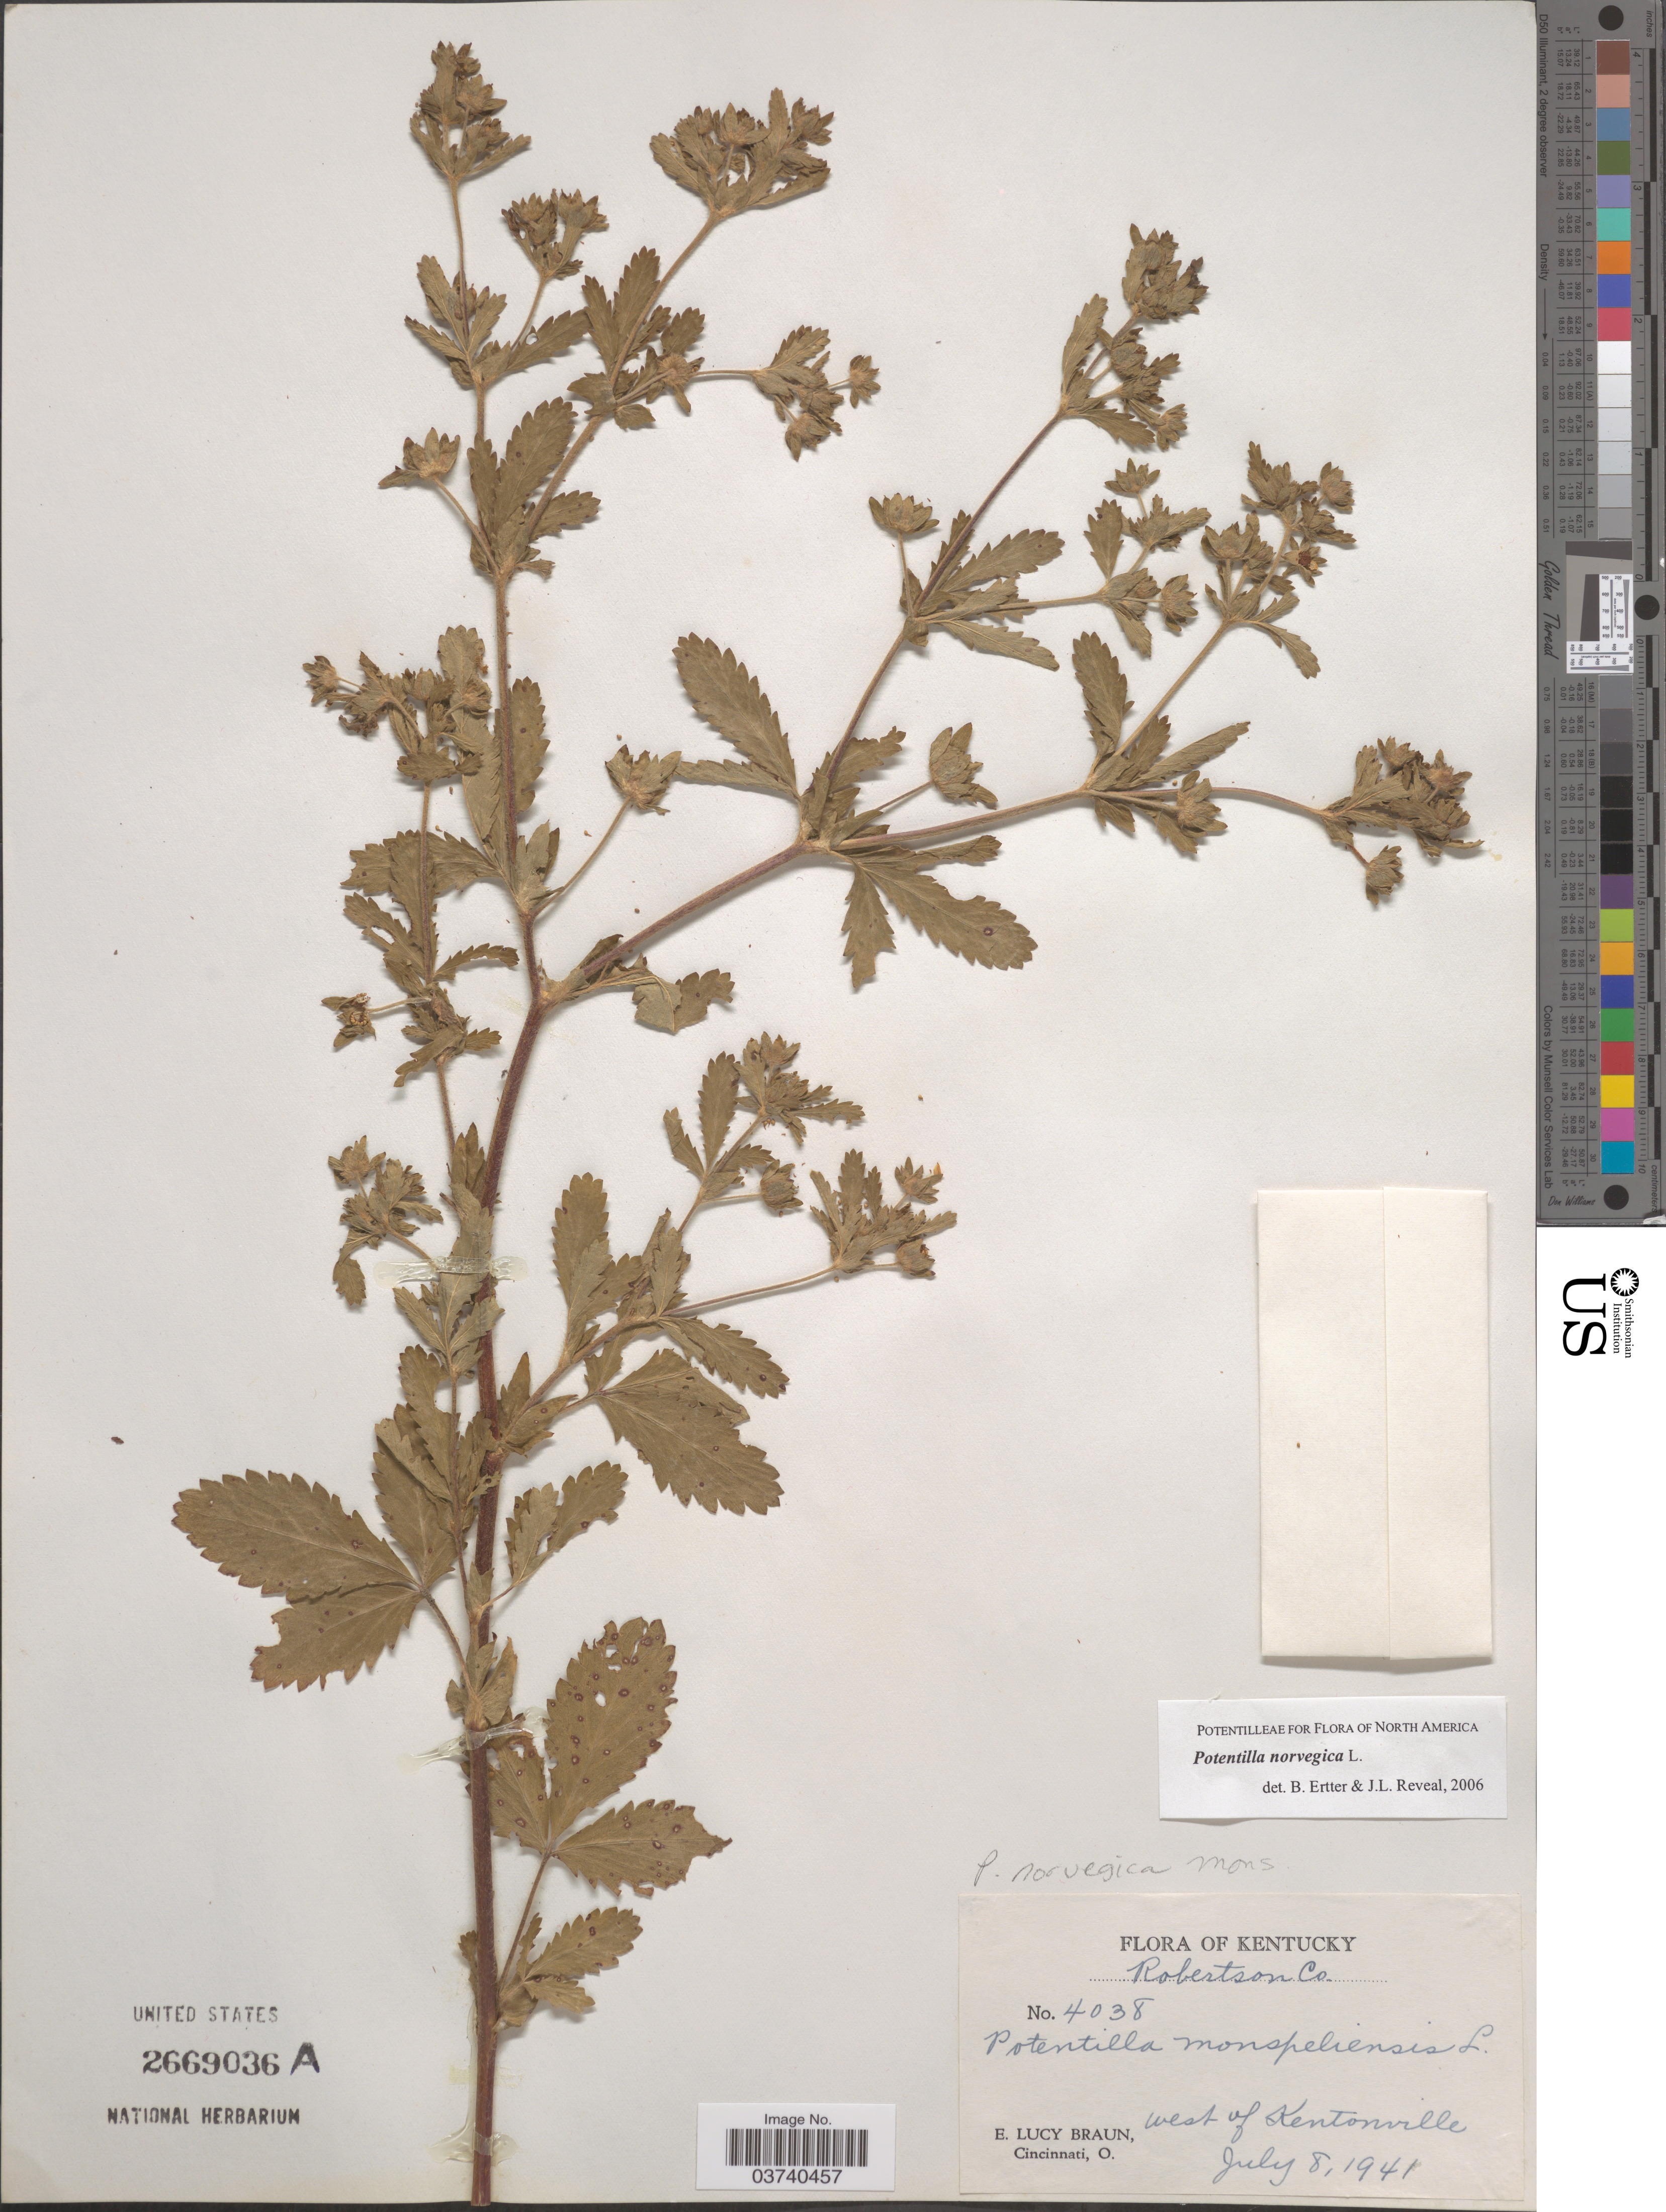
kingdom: Plantae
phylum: Tracheophyta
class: Magnoliopsida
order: Rosales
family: Rosaceae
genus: Potentilla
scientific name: Potentilla norvegica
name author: L.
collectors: E. L. Braun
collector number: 4038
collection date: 1941-07-08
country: United States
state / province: Kentucky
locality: Robertson Co. West of Kentonville.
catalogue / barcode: US 2669036A